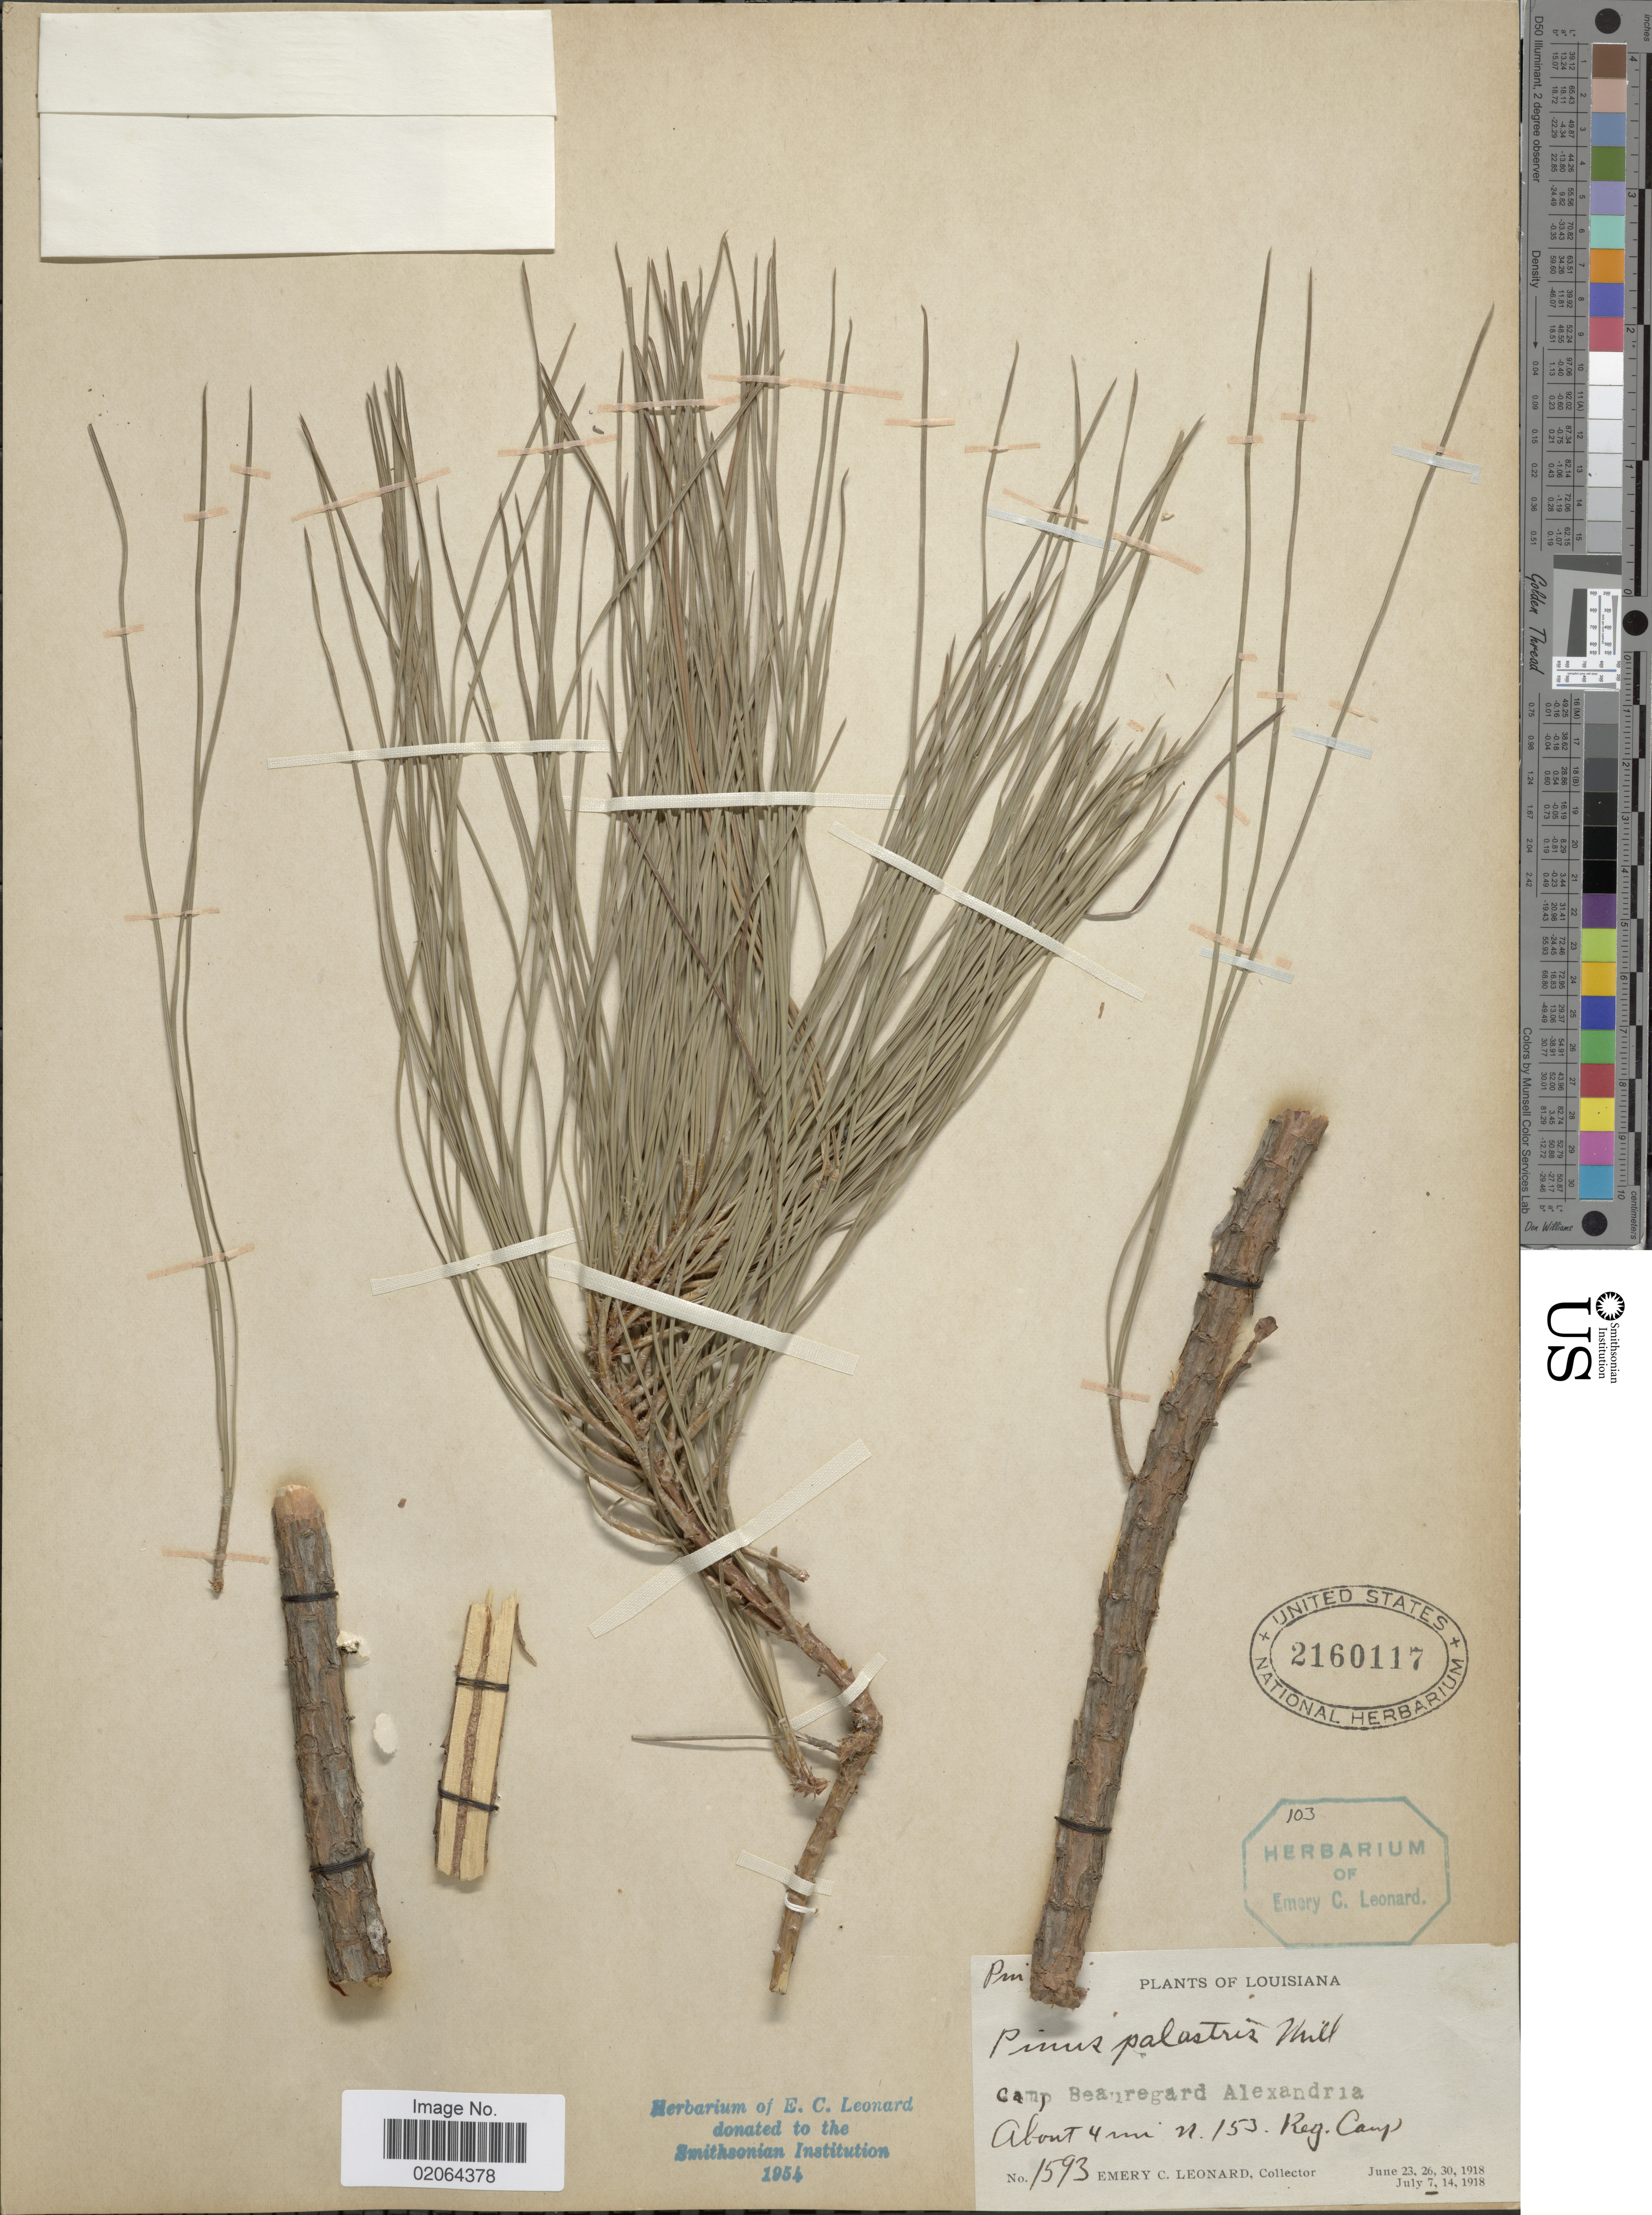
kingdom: Plantae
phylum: Tracheophyta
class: Pinopsida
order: Pinales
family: Pinaceae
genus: Pinus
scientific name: Pinus palustris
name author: Mill.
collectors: E. C. Leonard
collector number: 1593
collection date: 1918-07-07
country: United States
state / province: Louisiana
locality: Camp Beauregard Alexandria, about 4 mi n. 153 Reg. Camp.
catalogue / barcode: US 2160117